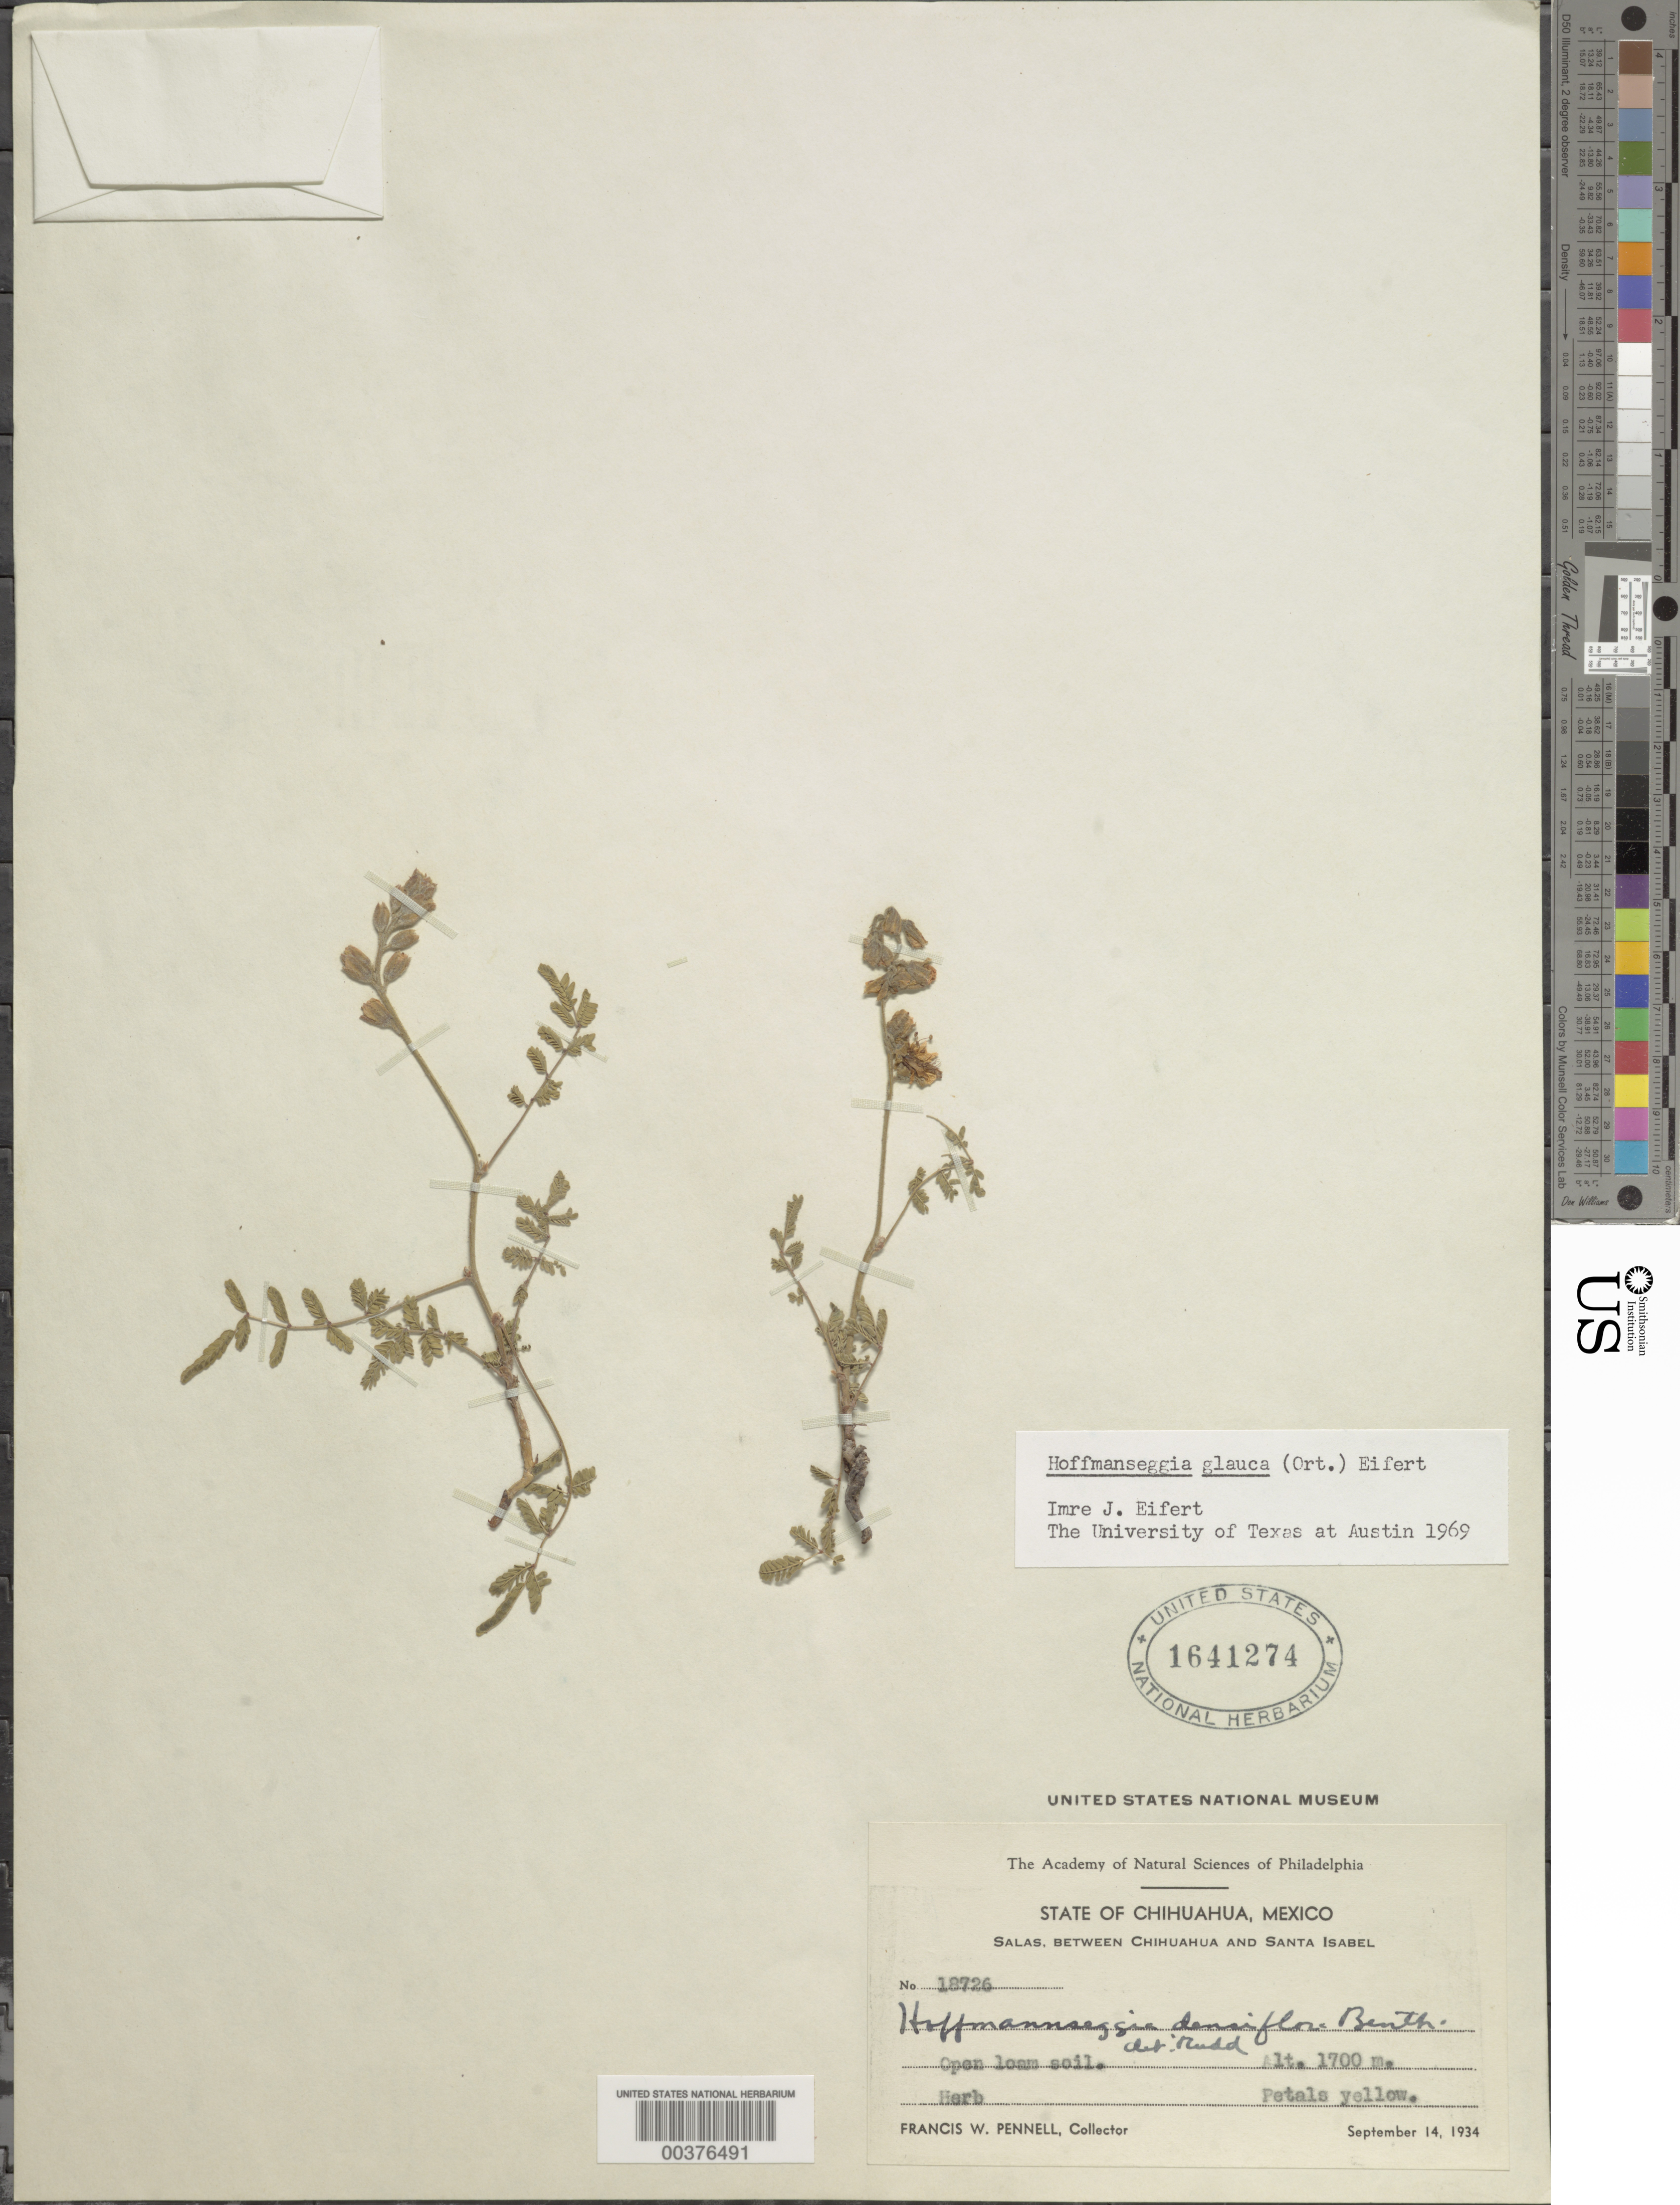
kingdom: Plantae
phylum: Tracheophyta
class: Magnoliopsida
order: Fabales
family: Fabaceae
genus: Hoffmannseggia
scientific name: Hoffmannseggia glauca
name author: (Ortega) Eifert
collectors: F. W. Pennell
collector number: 18726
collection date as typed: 14 Sep 1934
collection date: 1934-09-14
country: Mexico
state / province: Chihuahua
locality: Salas between Chihuahua and Santa Isabel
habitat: Open loam soil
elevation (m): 1700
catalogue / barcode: US 1641274